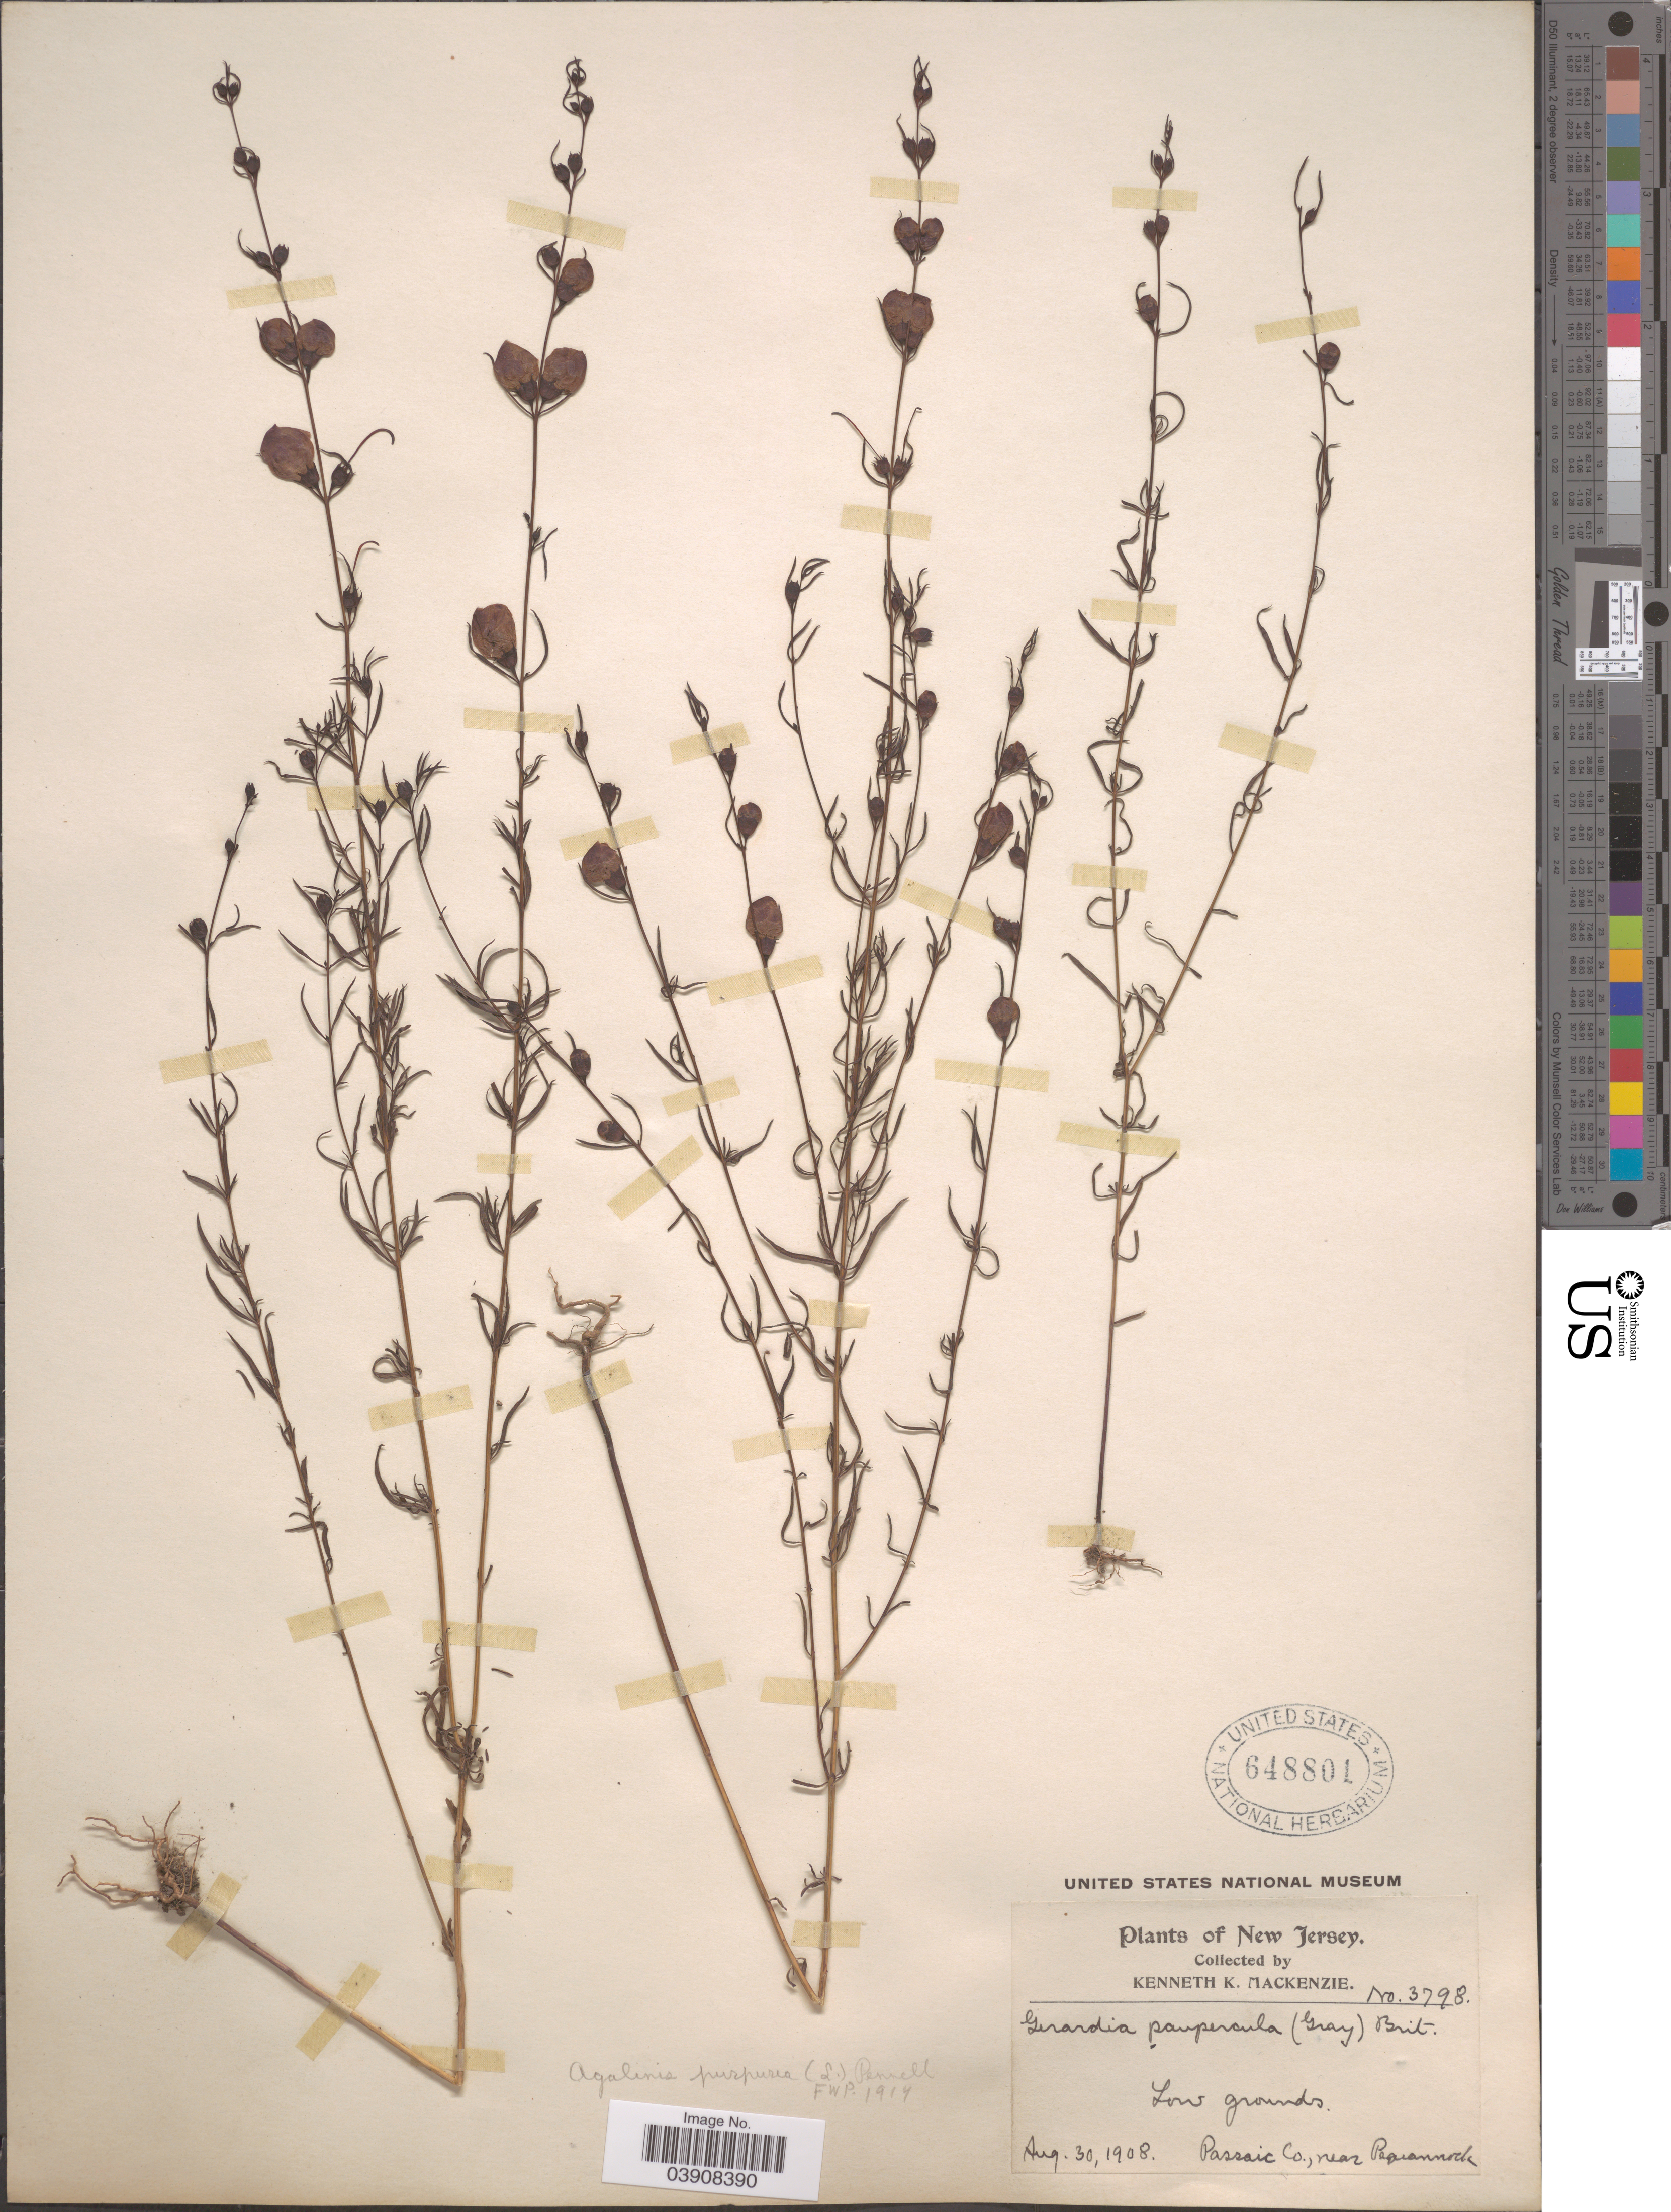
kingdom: Plantae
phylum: Tracheophyta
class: Magnoliopsida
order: Lamiales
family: Orobanchaceae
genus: Agalinis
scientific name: Agalinis purpurea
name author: (L.) Pennell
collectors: K. K. Mackenzie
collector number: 3798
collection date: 1908-08-30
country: United States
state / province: New Jersey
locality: Low grounds, Passaic Co., near Pequannock.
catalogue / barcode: US 648801